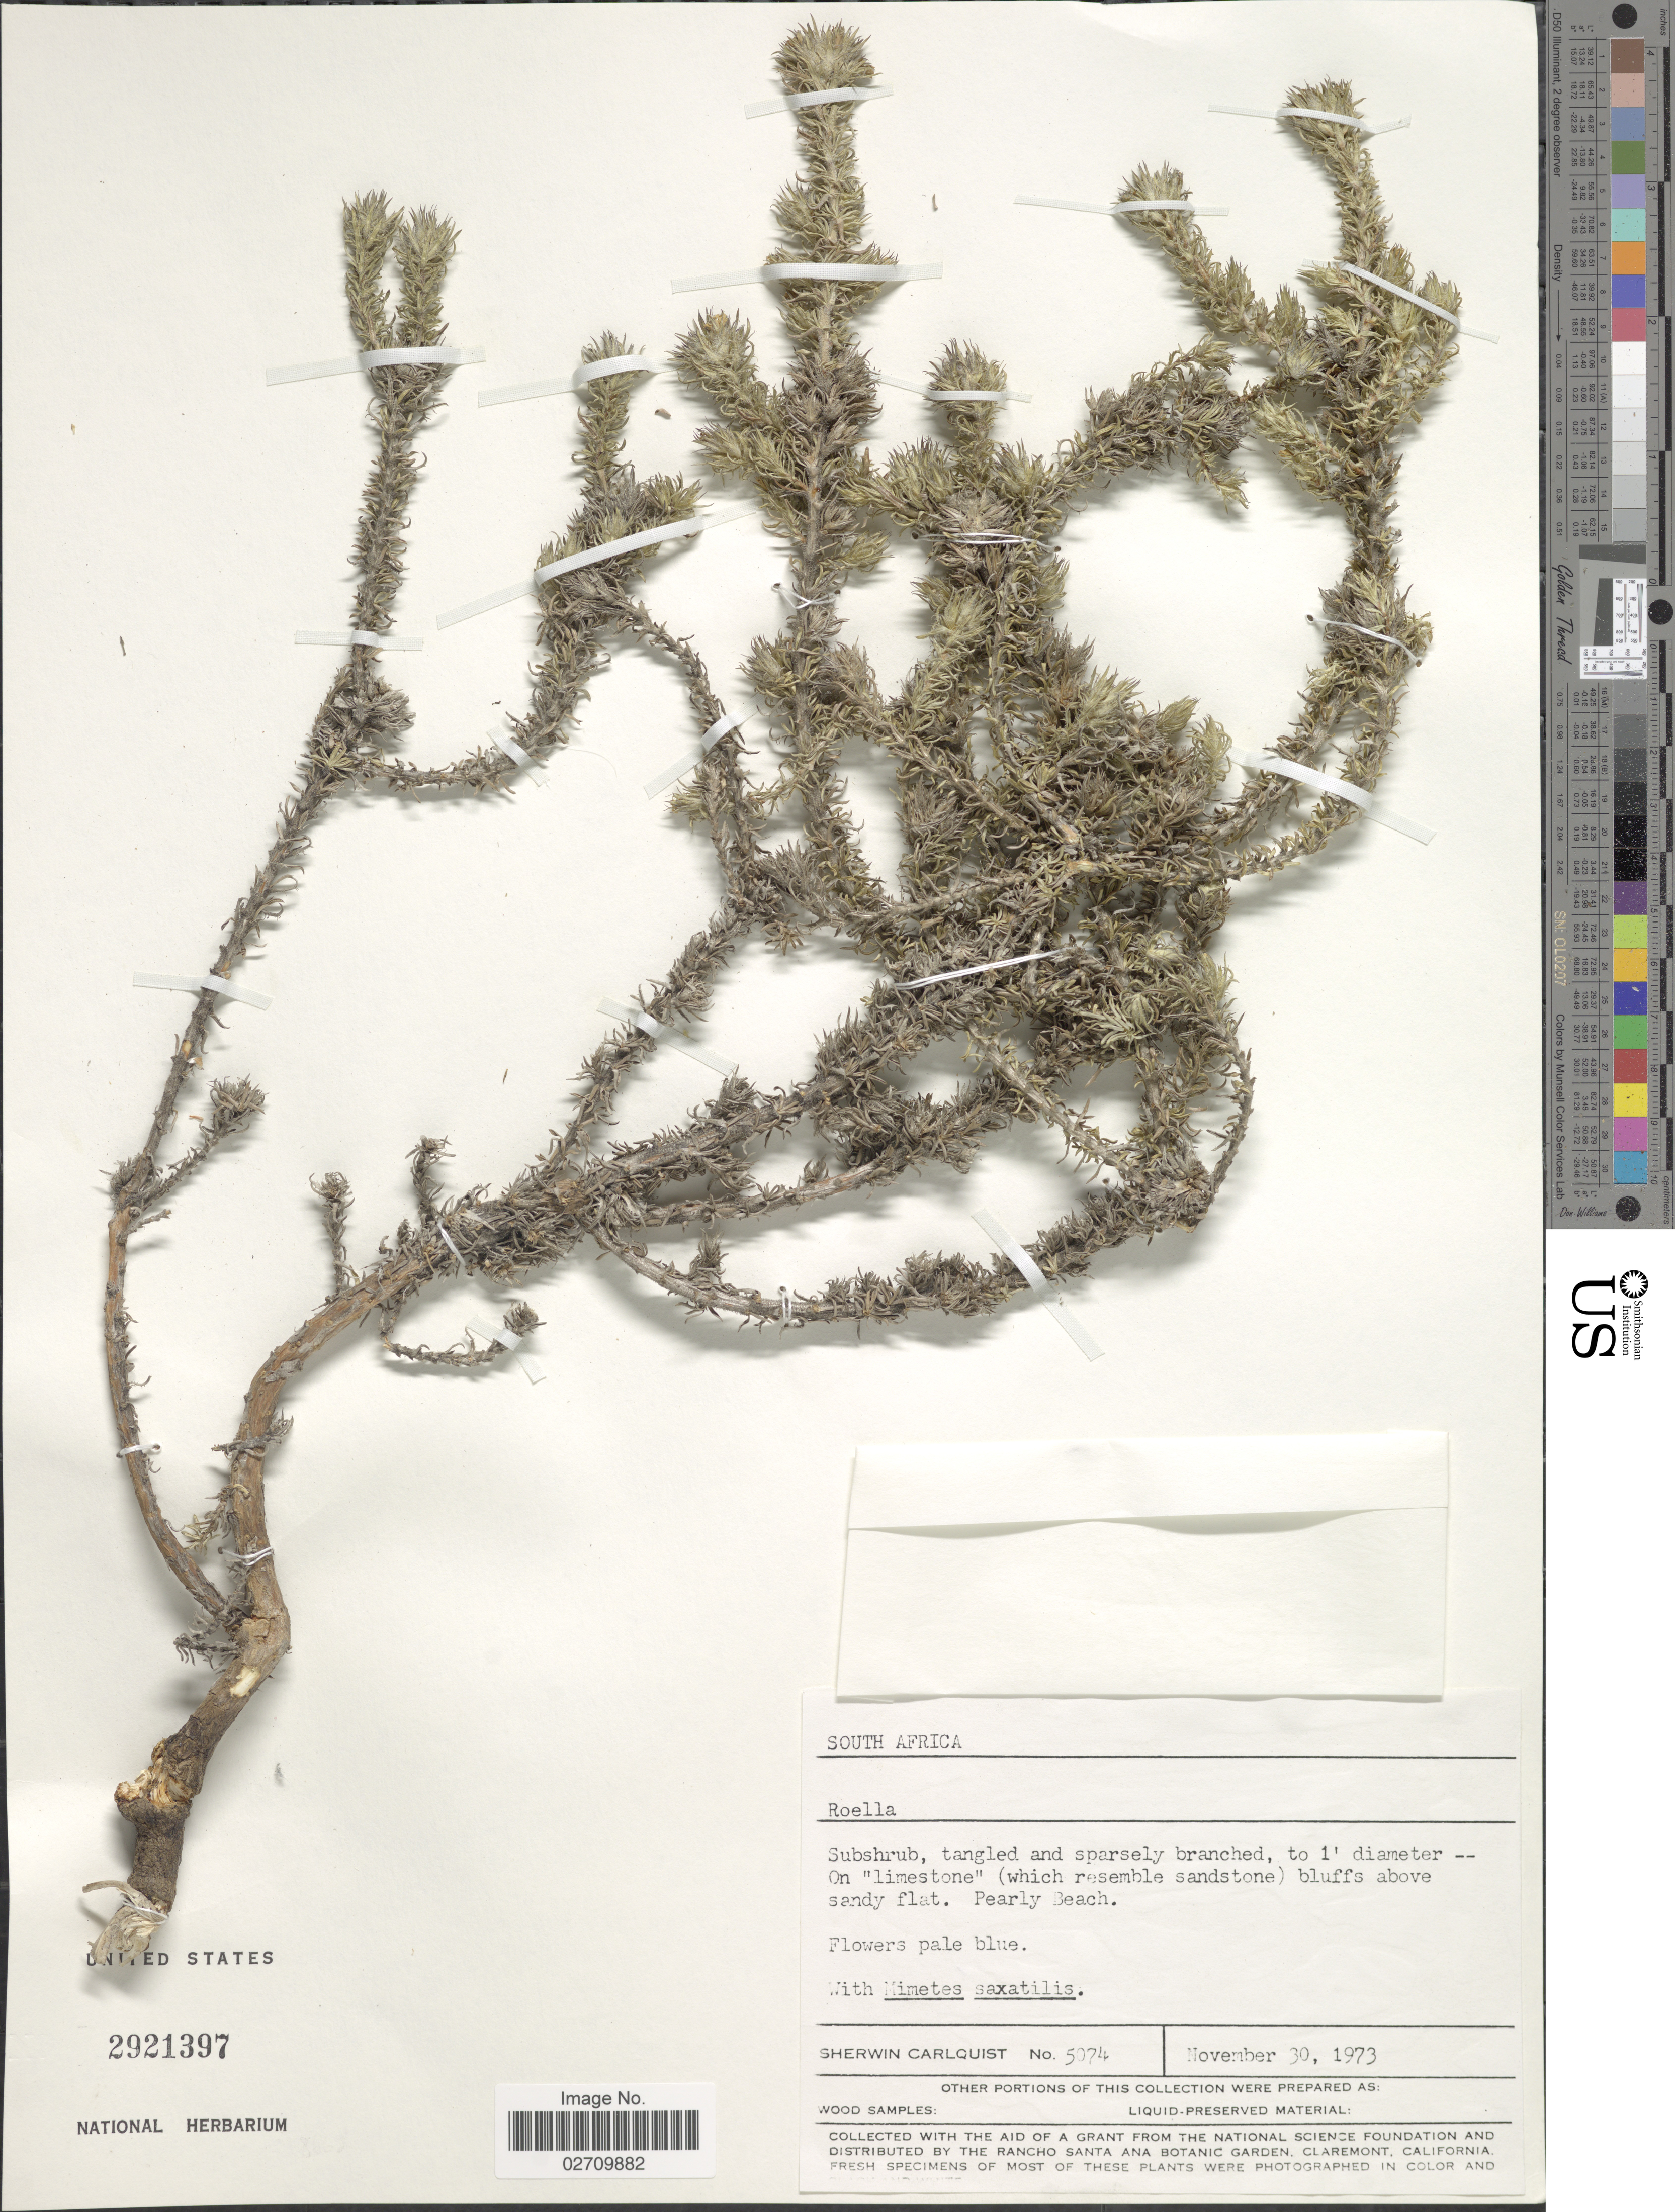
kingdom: Plantae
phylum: Tracheophyta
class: Magnoliopsida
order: Asterales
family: Campanulaceae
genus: Rhizocephalum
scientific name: Rhizocephalum sp.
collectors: S. Carlquist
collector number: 5074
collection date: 1973-11-30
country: South Africa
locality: Roella [unsure placement], Pearly Beach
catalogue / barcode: US 2921397